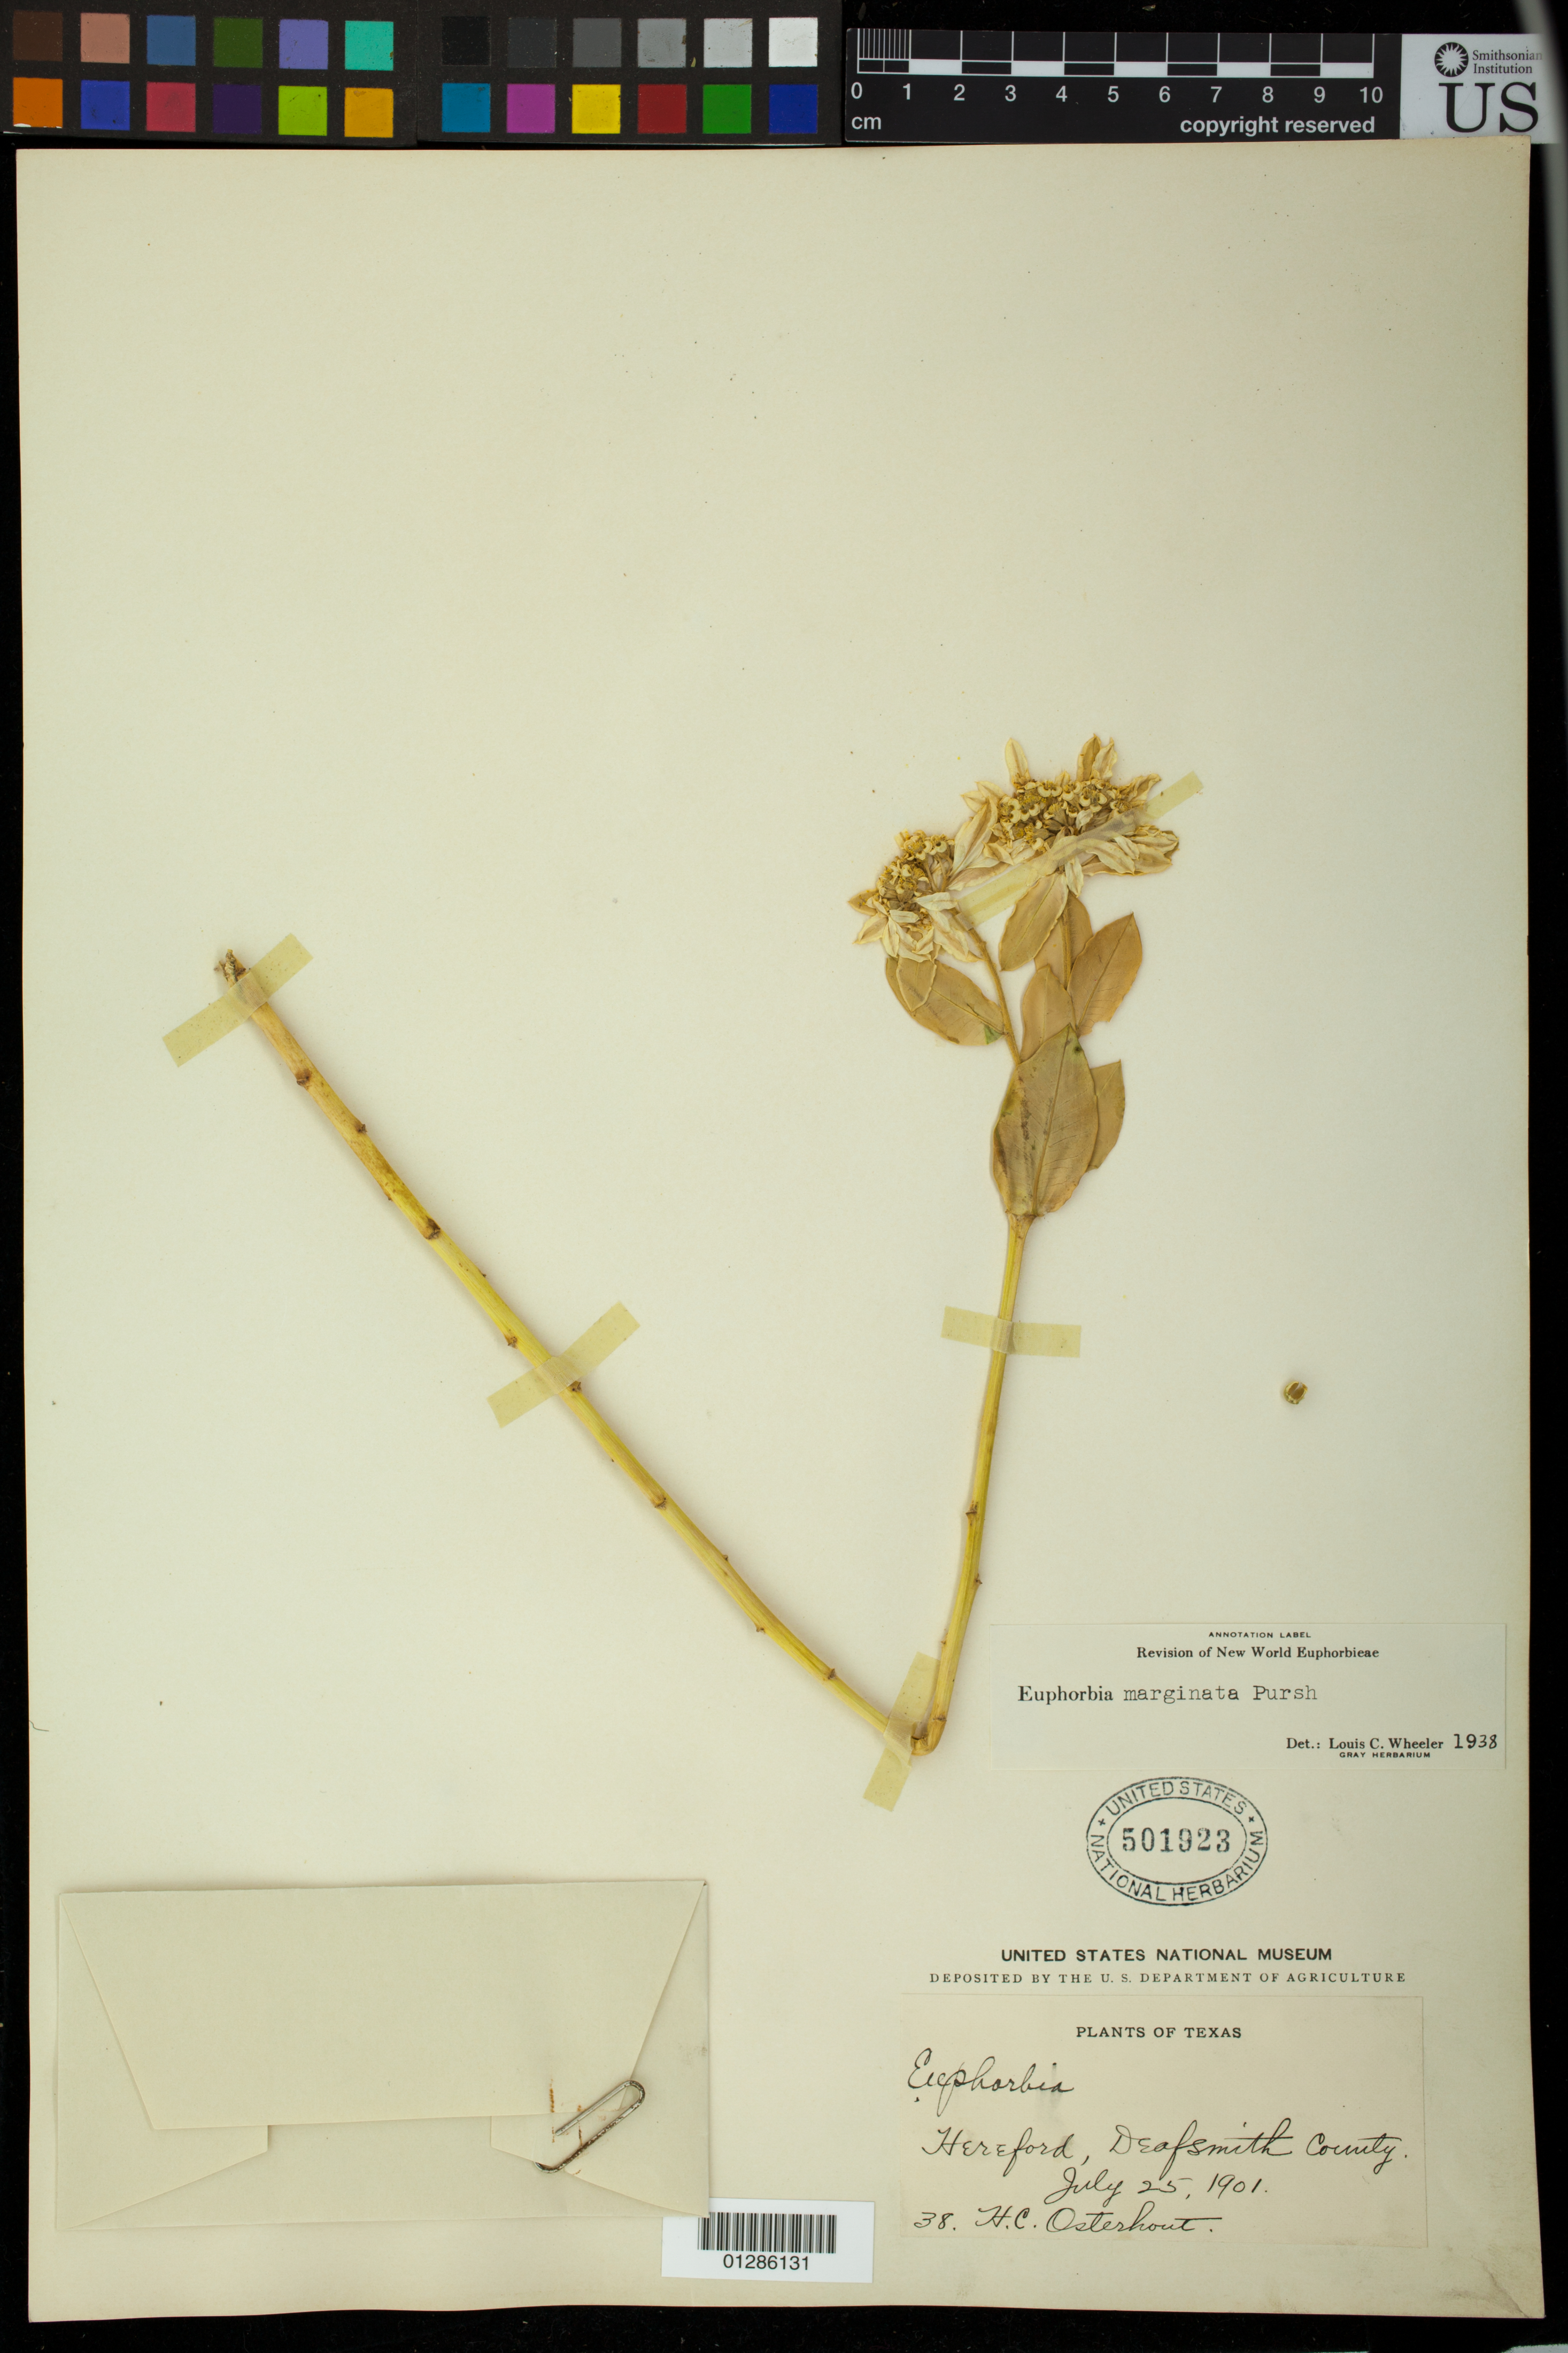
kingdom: Plantae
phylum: Tracheophyta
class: Magnoliopsida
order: Malpighiales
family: Euphorbiaceae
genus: Euphorbia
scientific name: Euphorbia marginata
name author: Pursh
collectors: H. Osterhout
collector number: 38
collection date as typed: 25 Jul 1901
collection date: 1901-07-25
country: United States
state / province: Texas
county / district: Deaf Smith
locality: Hereford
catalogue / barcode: US 501923